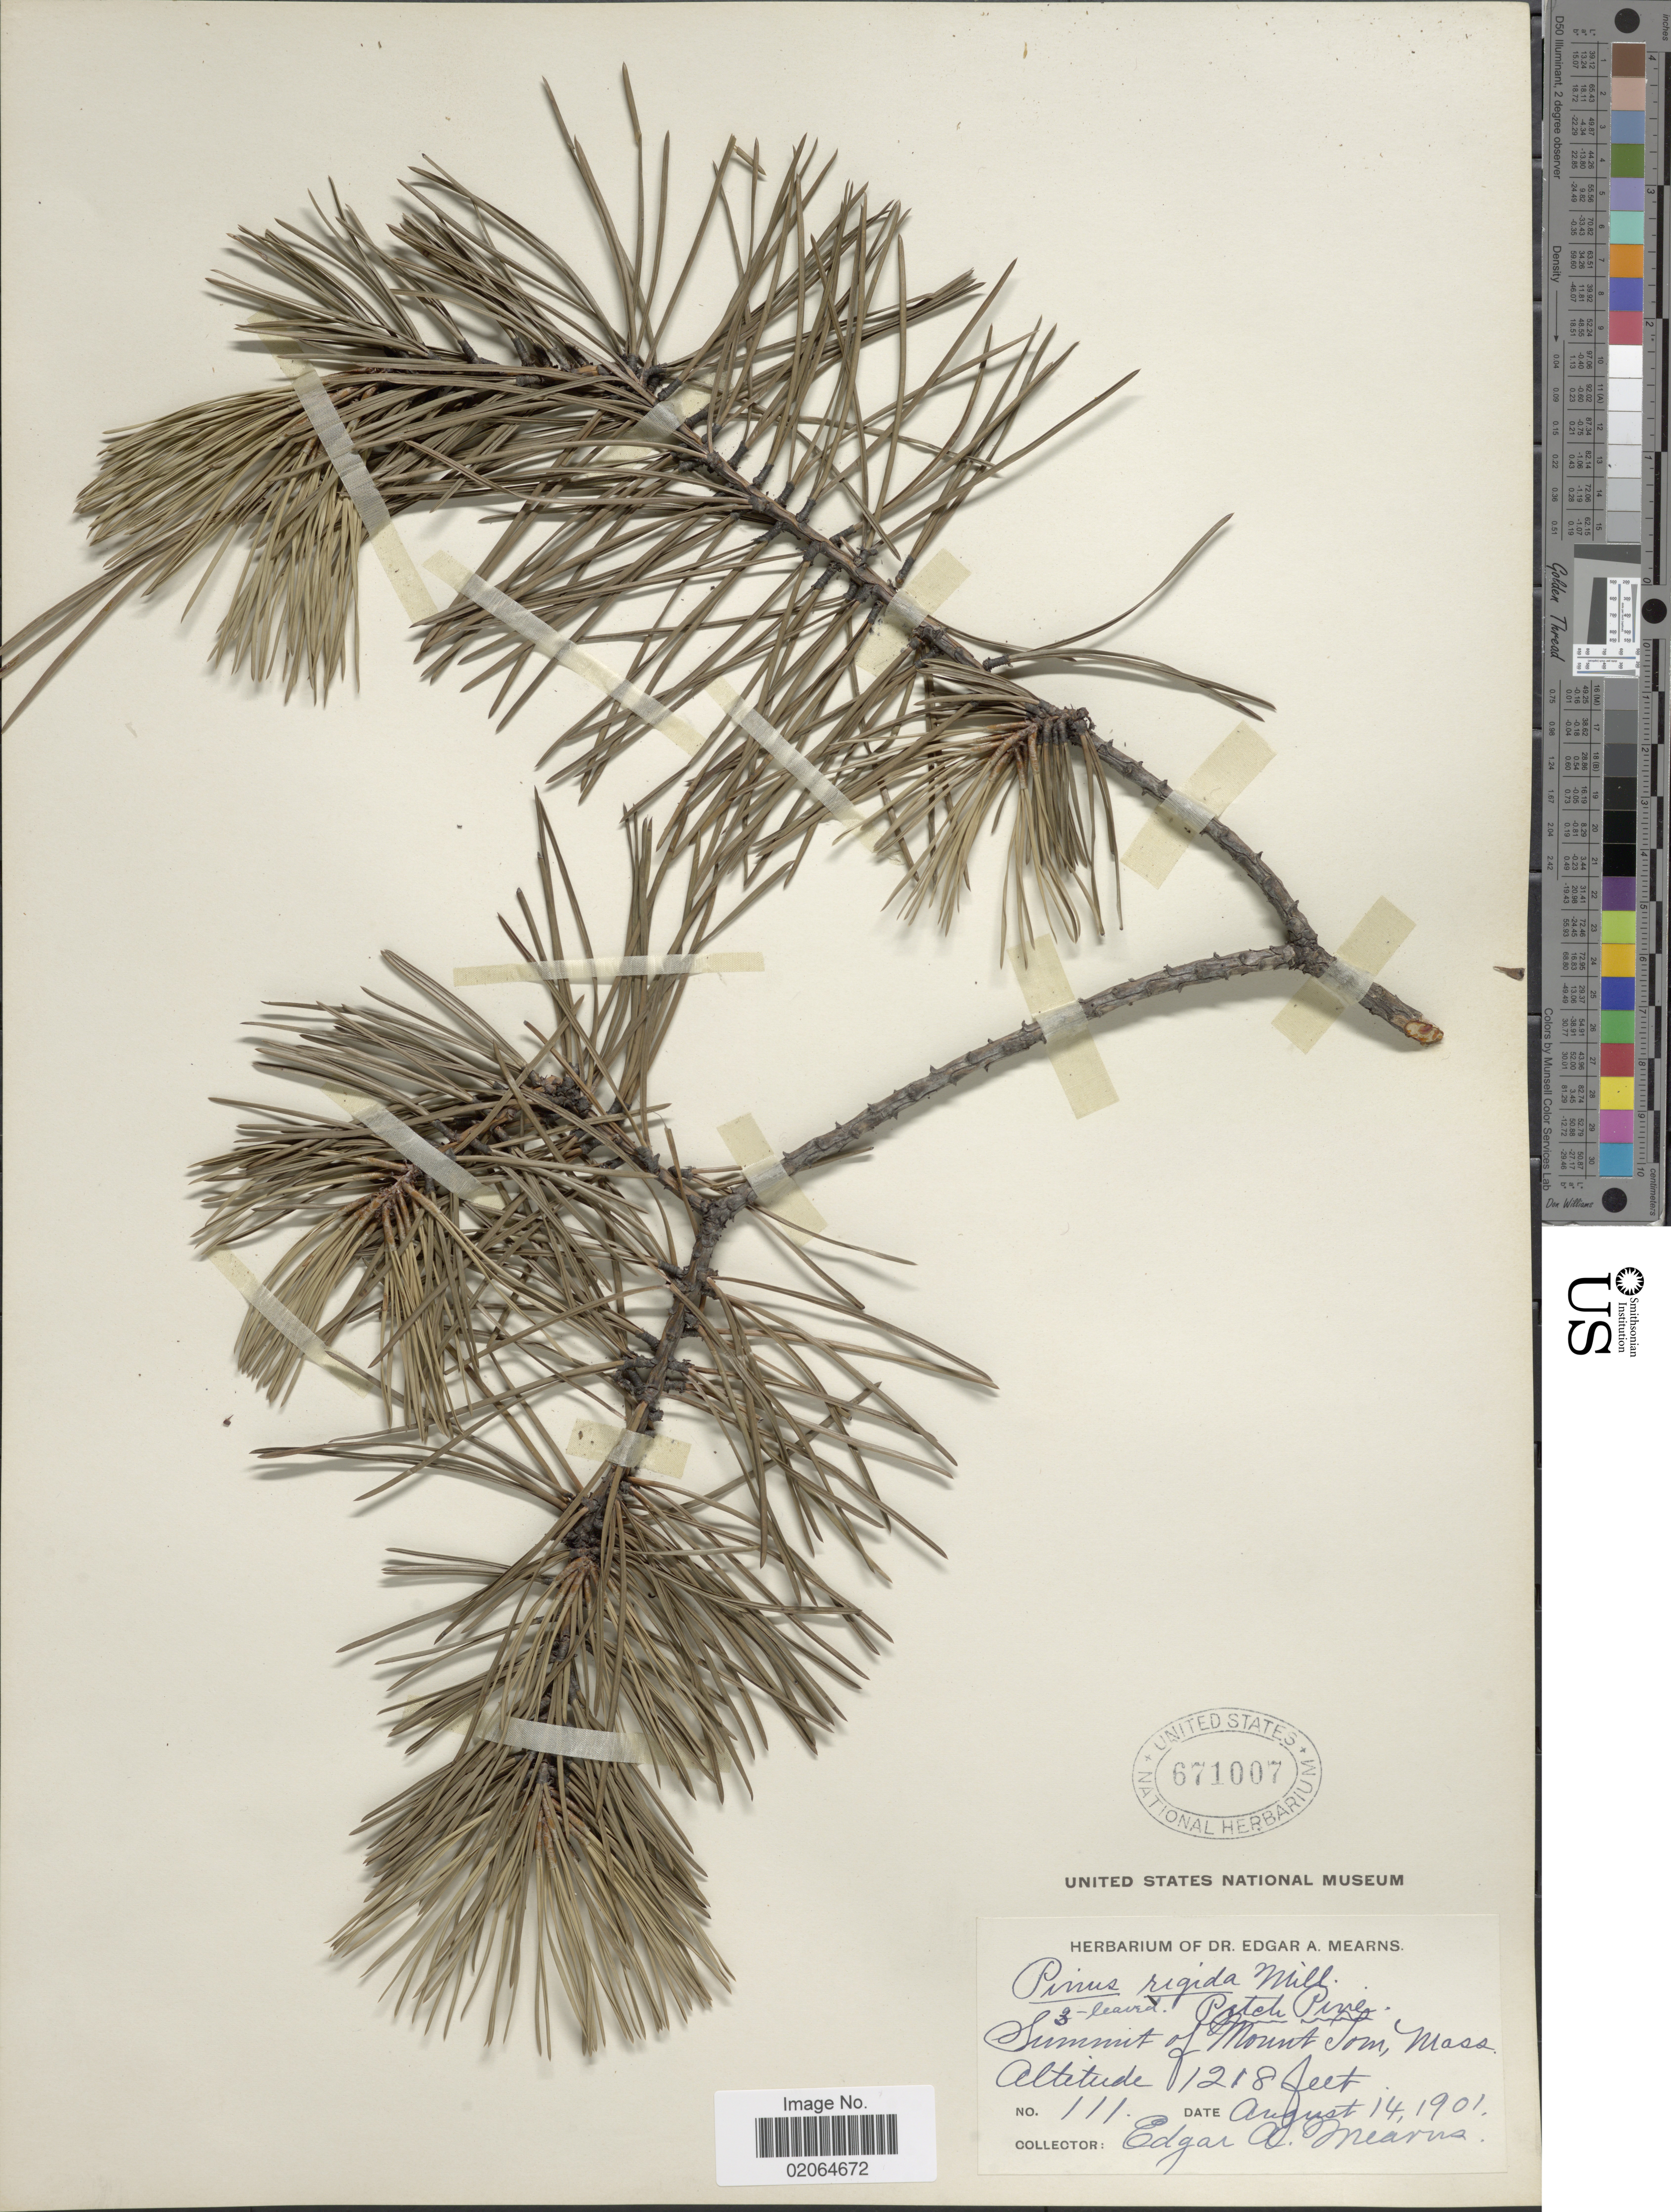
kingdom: Plantae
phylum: Tracheophyta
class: Pinopsida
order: Pinales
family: Pinaceae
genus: Pinus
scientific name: Pinus rigida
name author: Mill.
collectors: E. A. Mearns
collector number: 111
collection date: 1901-08-14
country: United States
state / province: Massachusetts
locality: Summit of Mount Tom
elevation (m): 371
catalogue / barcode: US 671007